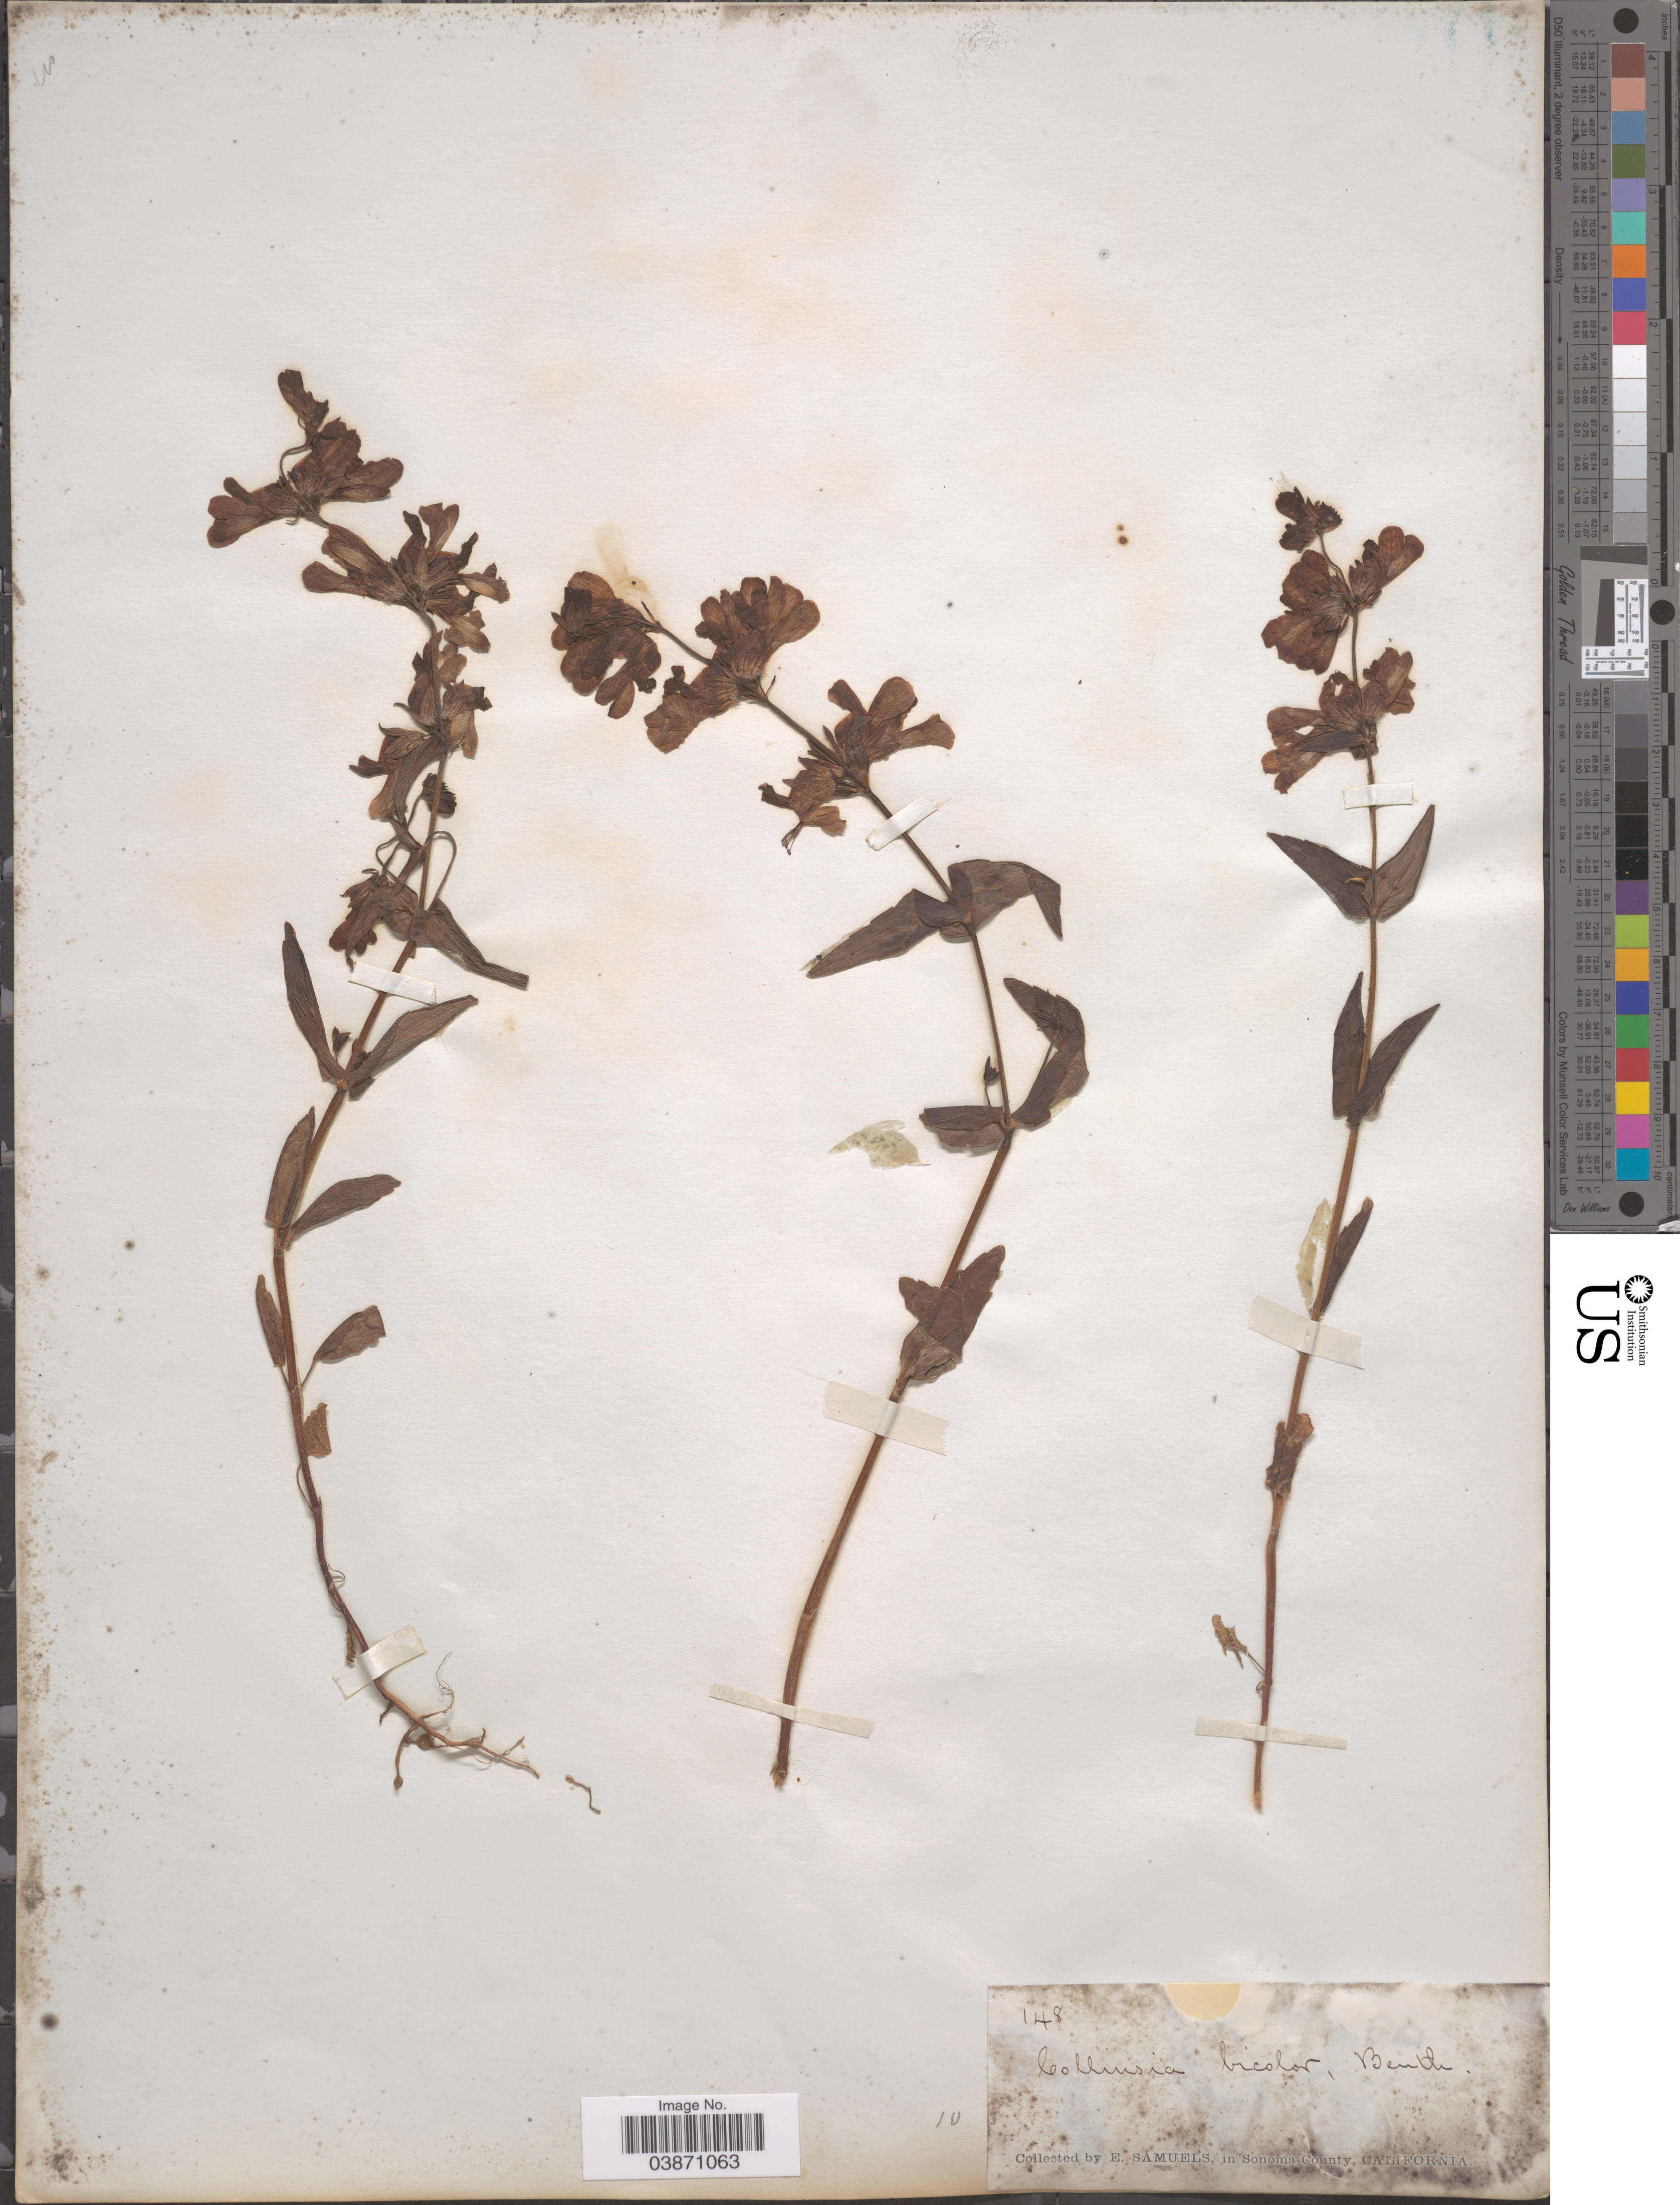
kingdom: Plantae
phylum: Tracheophyta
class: Magnoliopsida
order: Lamiales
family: Plantaginaceae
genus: Collinsia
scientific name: Collinsia bicolor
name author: Raf.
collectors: E. Samuels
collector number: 148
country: United States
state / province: California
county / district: Sonoma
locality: Sonoma County.